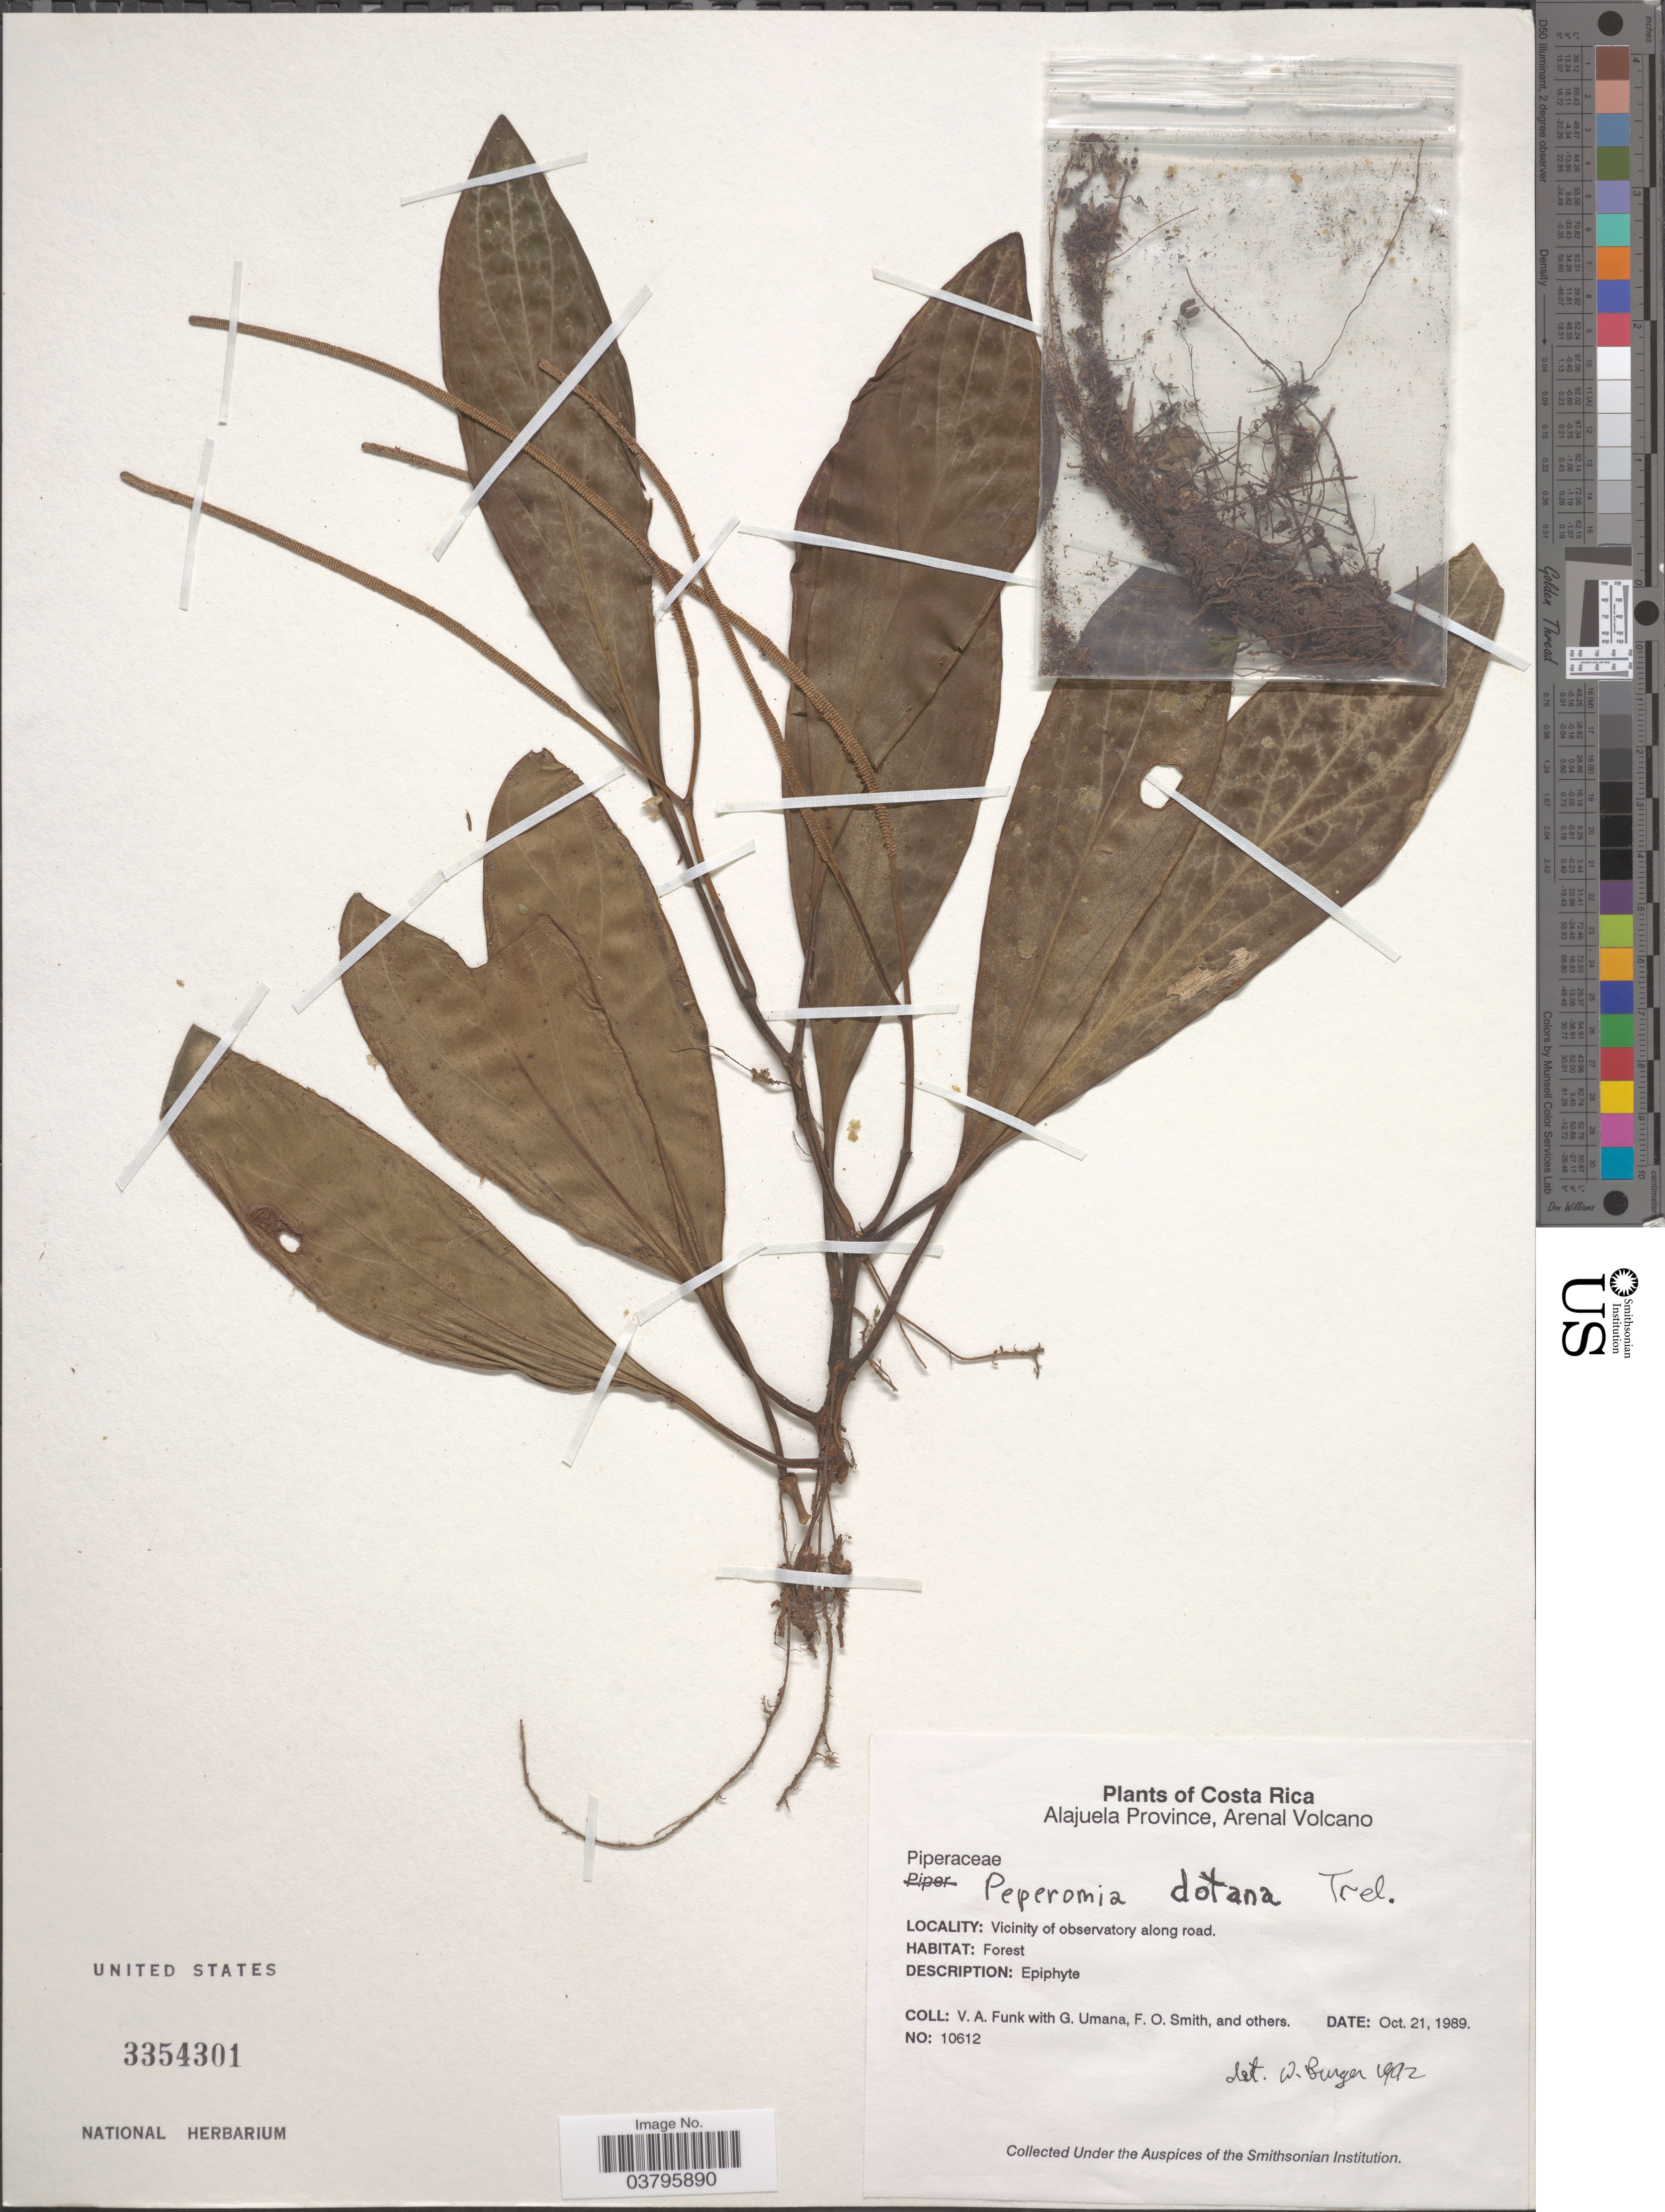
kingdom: Plantae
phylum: Tracheophyta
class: Magnoliopsida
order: Piperales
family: Piperaceae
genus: Peperomia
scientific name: Peperomia magnoliifolia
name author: (Jacq.) A. Dietr.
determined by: Jiménez, José Estaban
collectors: V. Funk, G. Umana, F. Smith & et al.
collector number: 10612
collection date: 1989-10-21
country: Costa Rica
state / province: Alajuela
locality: Arenal Volcano. Vicinity of observatory along road.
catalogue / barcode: US 3354301